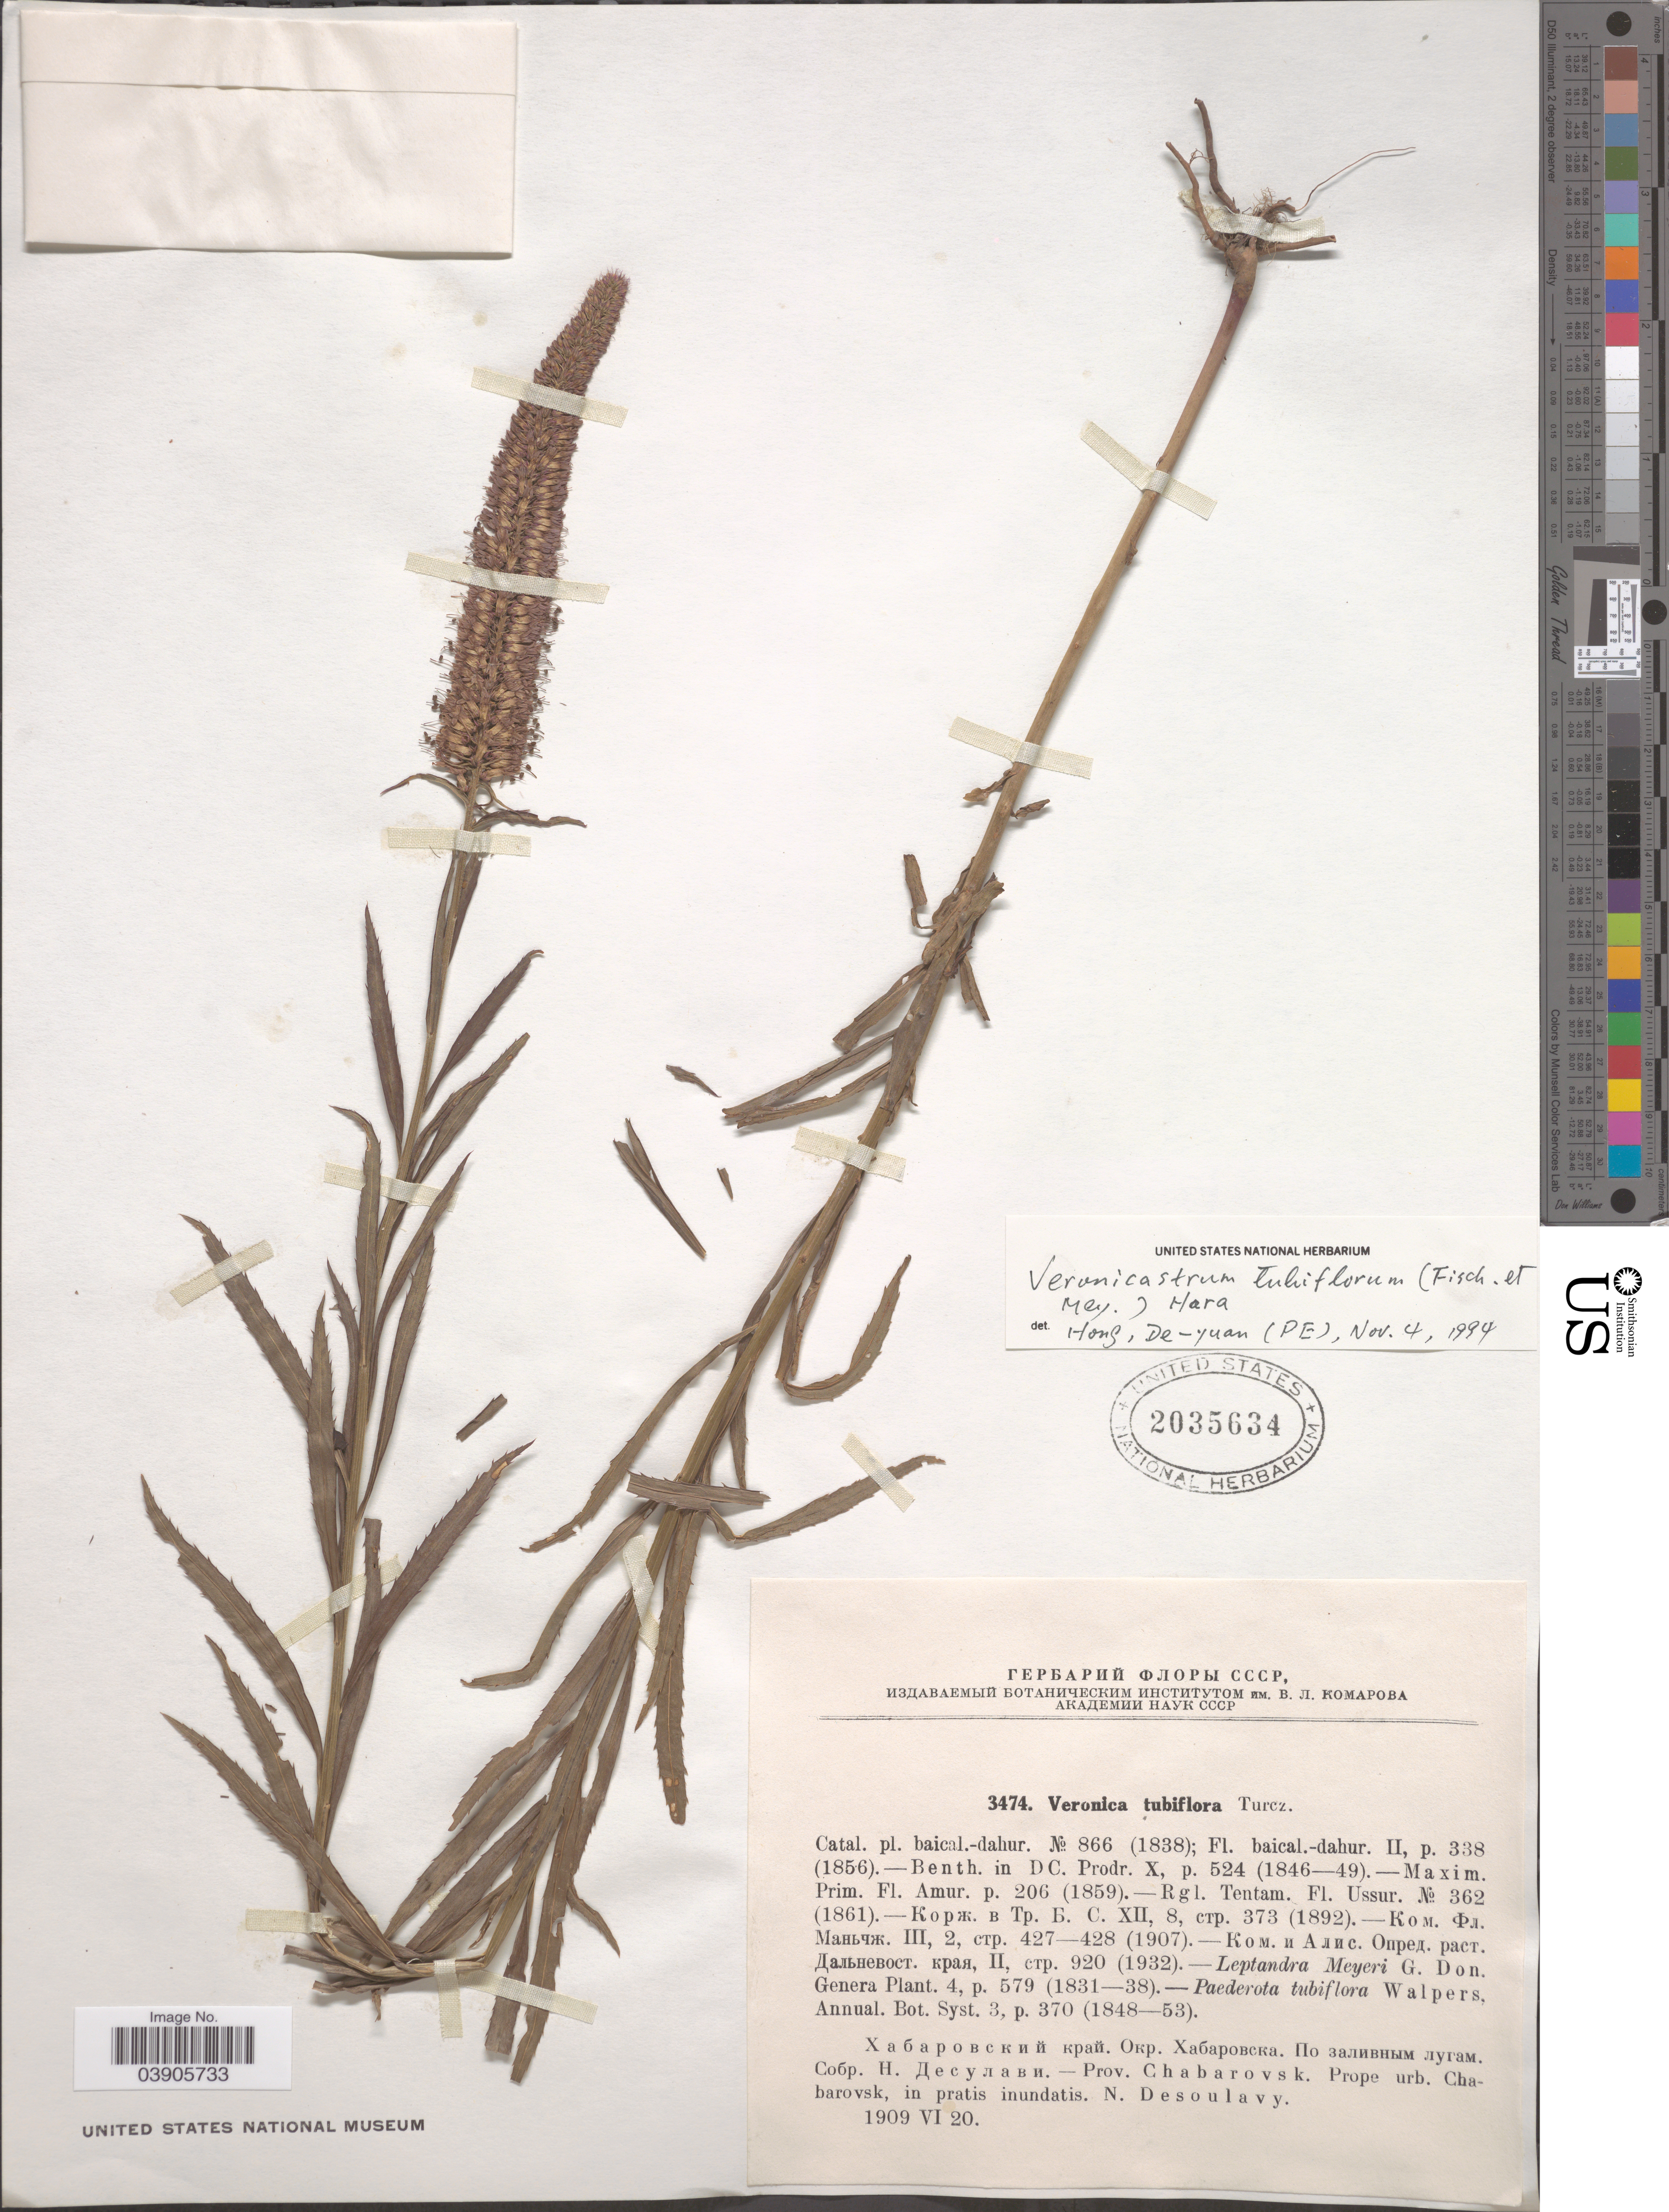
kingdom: Plantae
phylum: Tracheophyta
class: Magnoliopsida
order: Lamiales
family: Plantaginaceae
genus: Veronicastrum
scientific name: Veronicastrum tubiflorum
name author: (Fisch. & C.A. Mey.) H. Hara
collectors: N. Desoulavy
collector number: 3474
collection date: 1909-06-20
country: Russian Federation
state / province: Khabarovsk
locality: Prov. Chabarovsk. Prope urb. Chabarovsk, in pratis inundatis.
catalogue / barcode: US 2035634